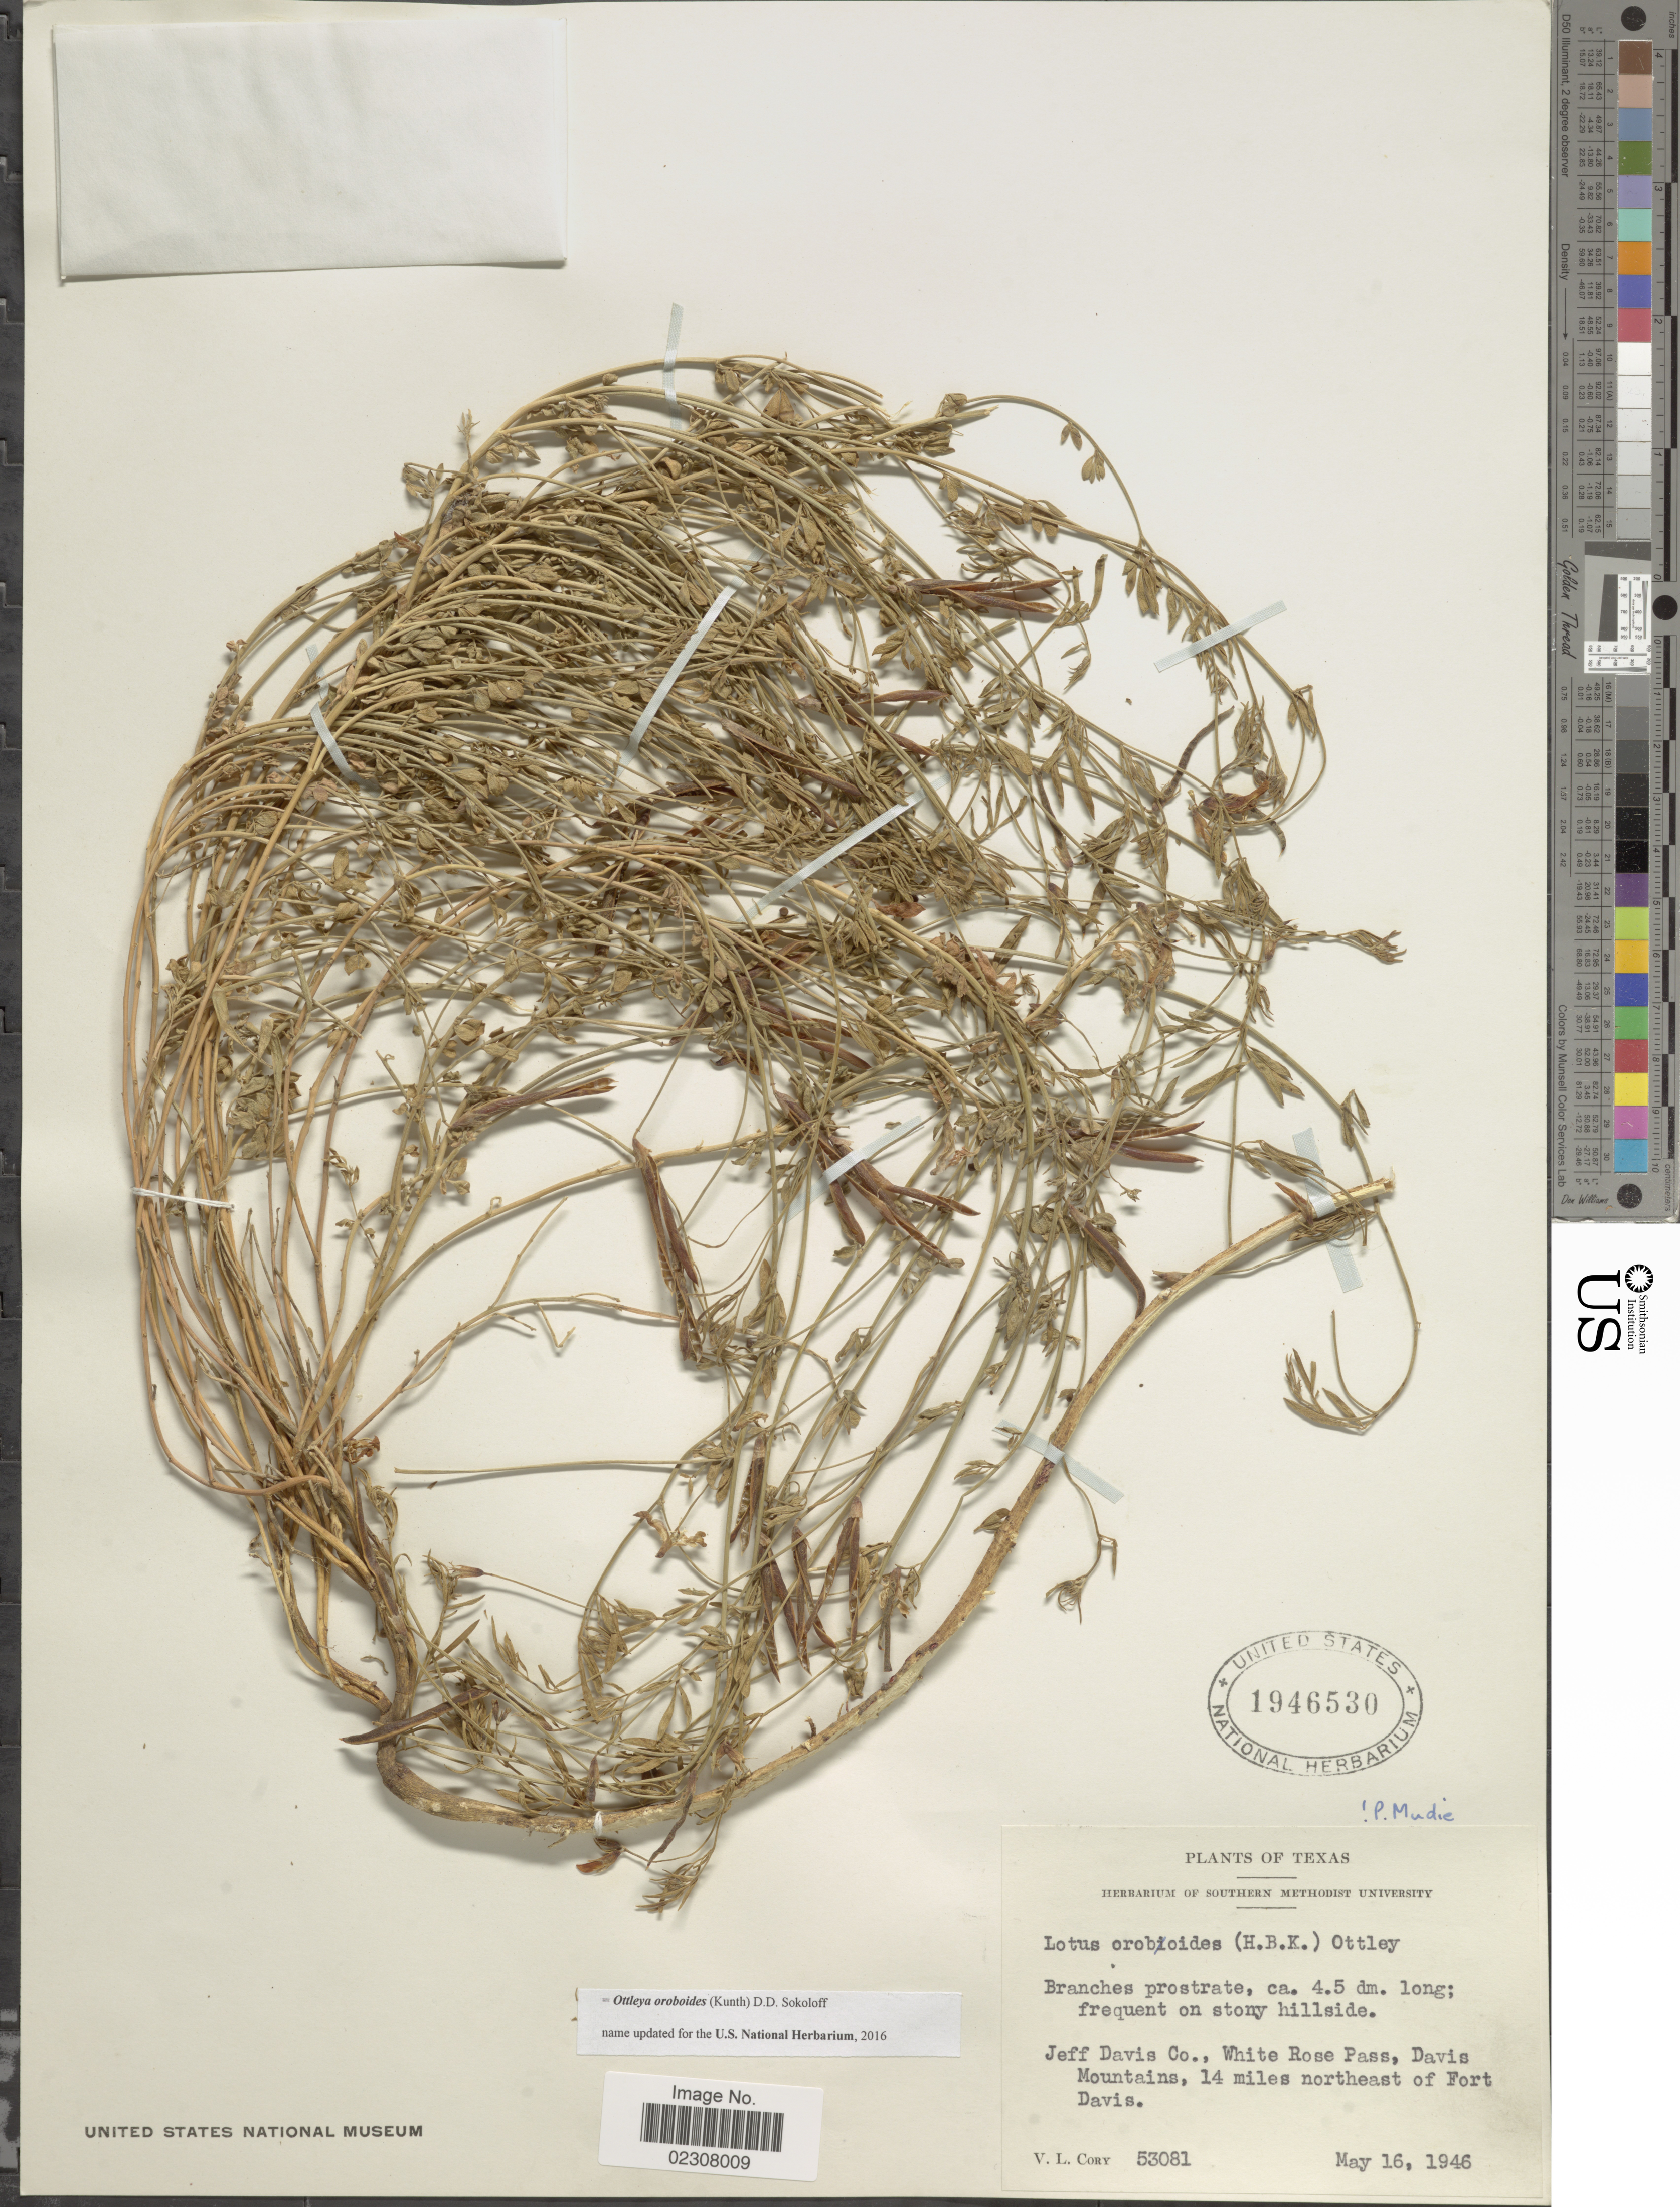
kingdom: Plantae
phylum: Tracheophyta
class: Magnoliopsida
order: Fabales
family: Fabaceae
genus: Ottleya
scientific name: Ottleya oroboides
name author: (Kunth) D.D. Sokoloff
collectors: V. Cory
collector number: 53081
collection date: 1946-05-16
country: United States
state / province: Texas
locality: Jeff Davis Co., White Rose Pass, Davis Mountains, 14 miles northeast of Fort Davis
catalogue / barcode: US 1946530